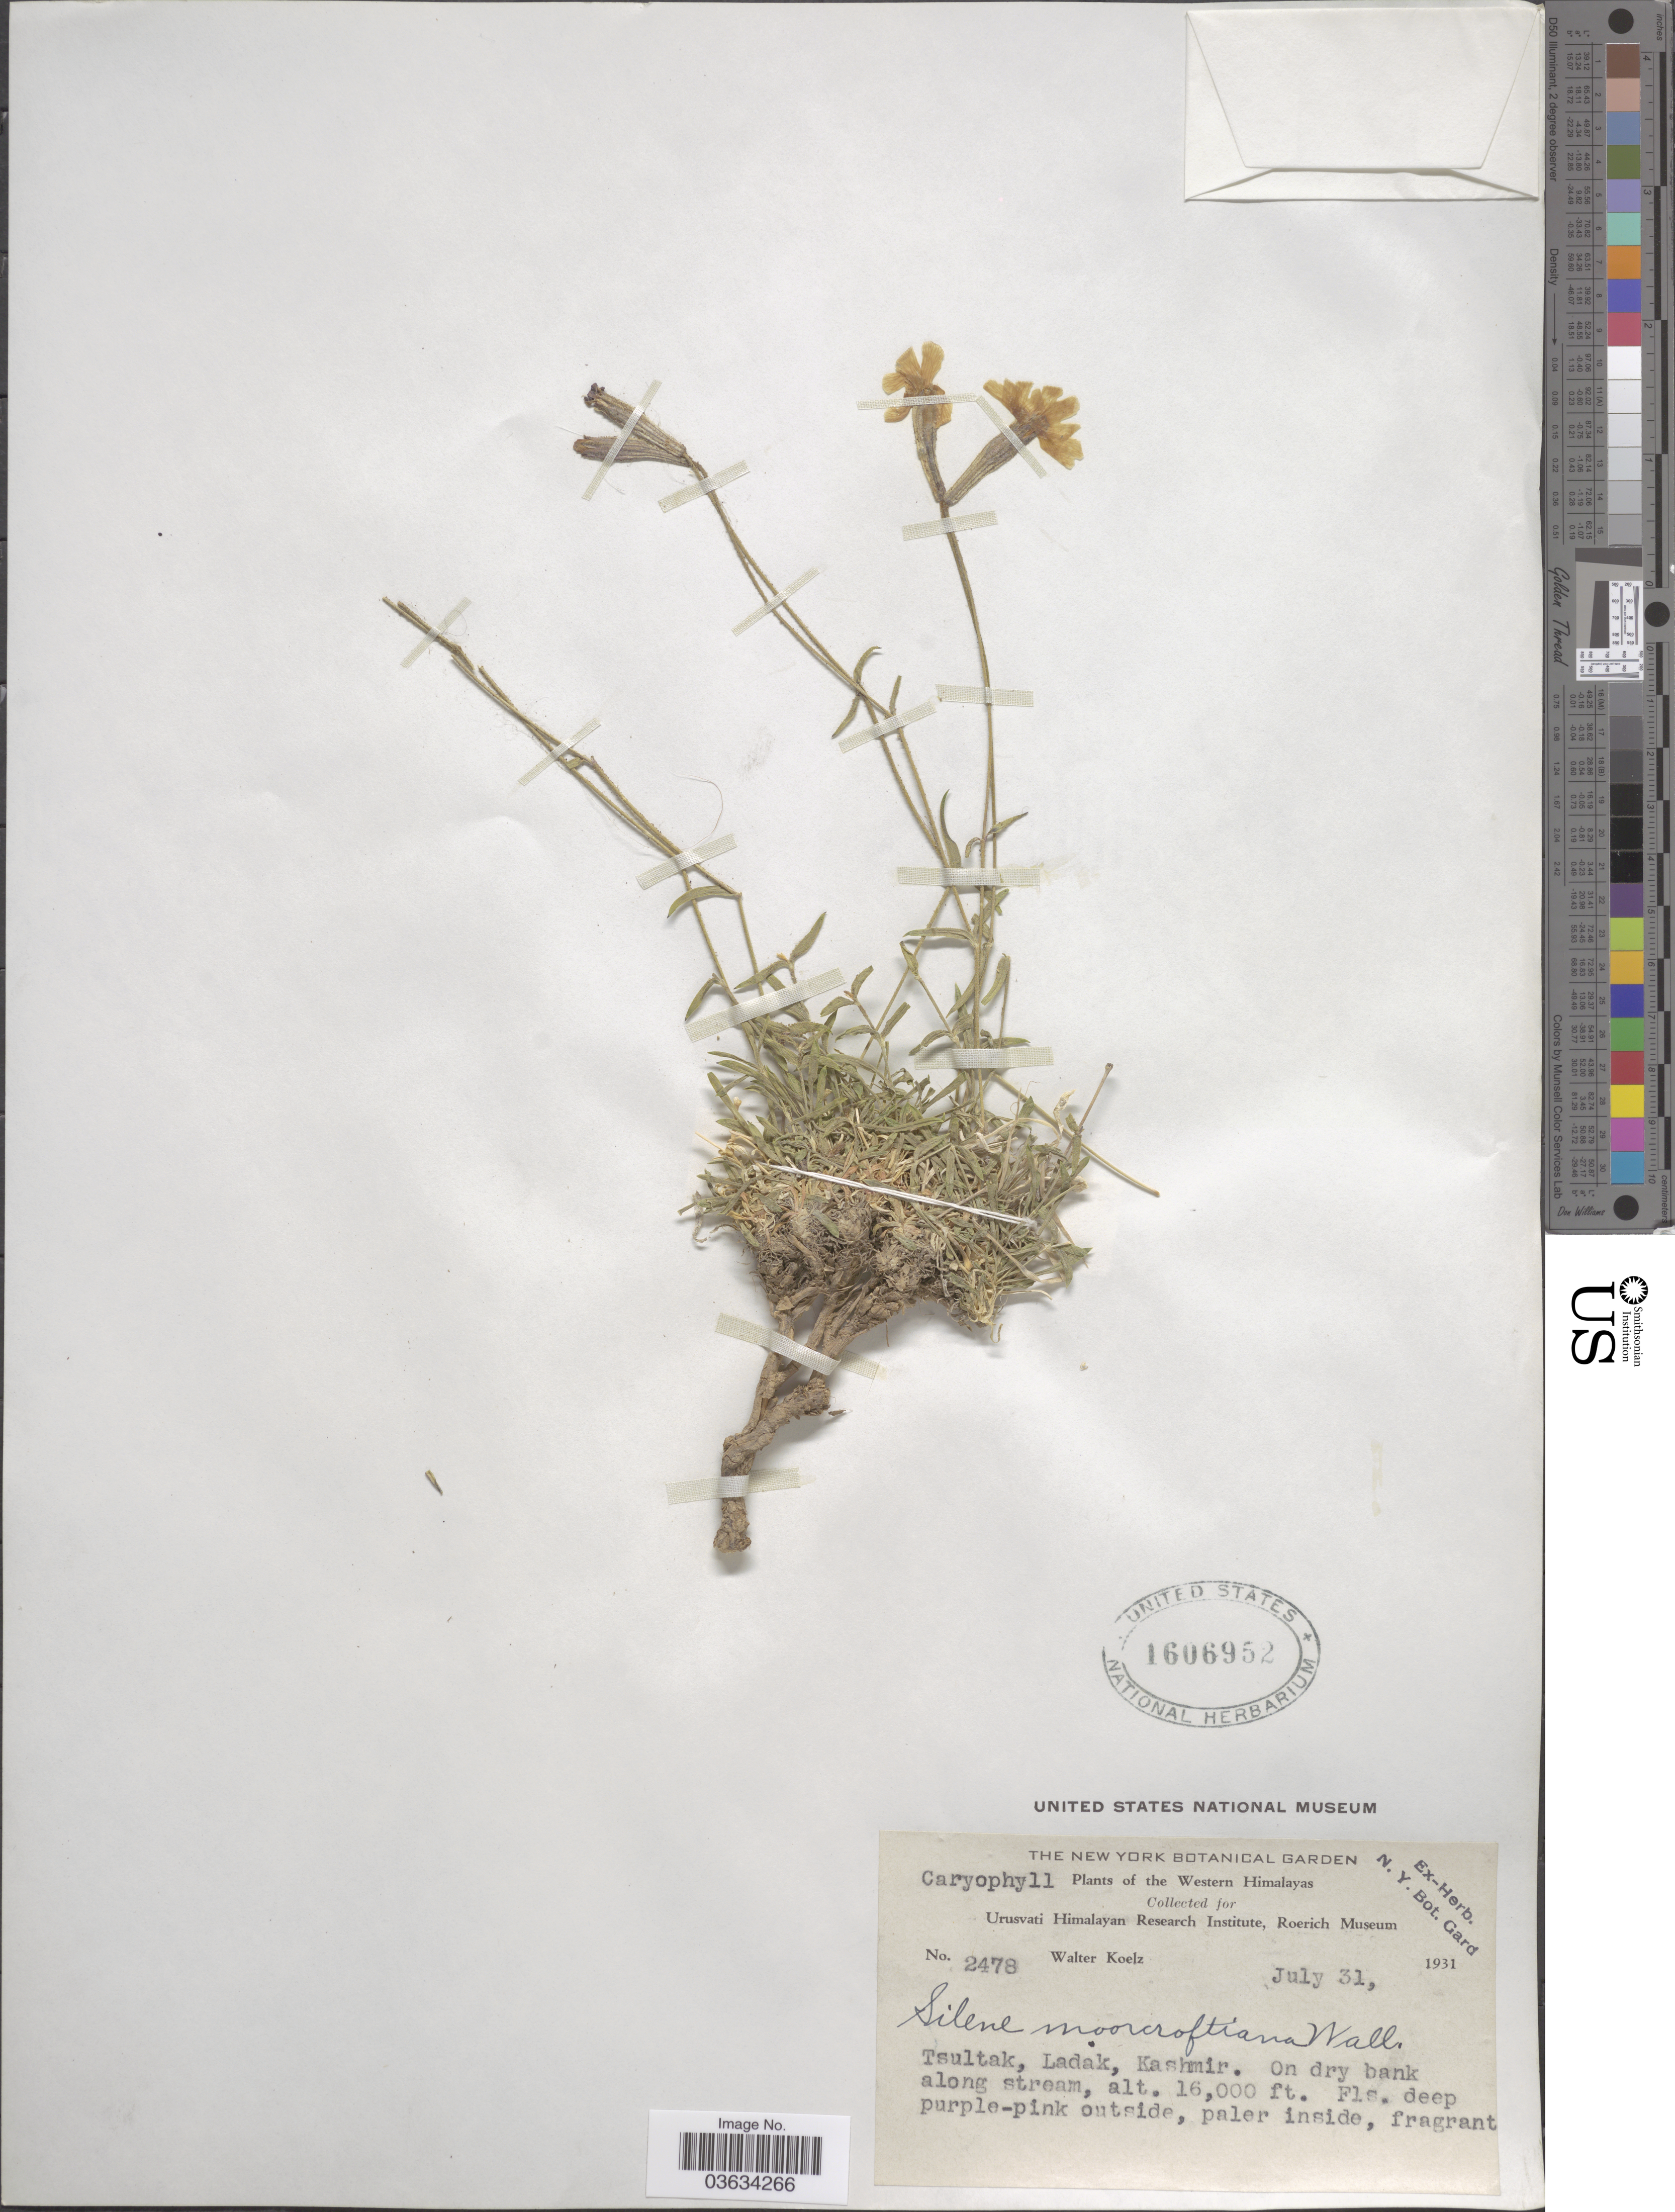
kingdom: Plantae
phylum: Tracheophyta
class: Magnoliopsida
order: Caryophyllales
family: Caryophyllaceae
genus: Silene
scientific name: Silene moorcroftiana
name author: Wall. ex Benth.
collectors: W. N. Koelz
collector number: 2478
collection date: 1931-07-31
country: India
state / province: Ladakh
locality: Western Himalayas. Tsultak, Ladak, Kashmir.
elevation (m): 4877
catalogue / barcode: US 1606952